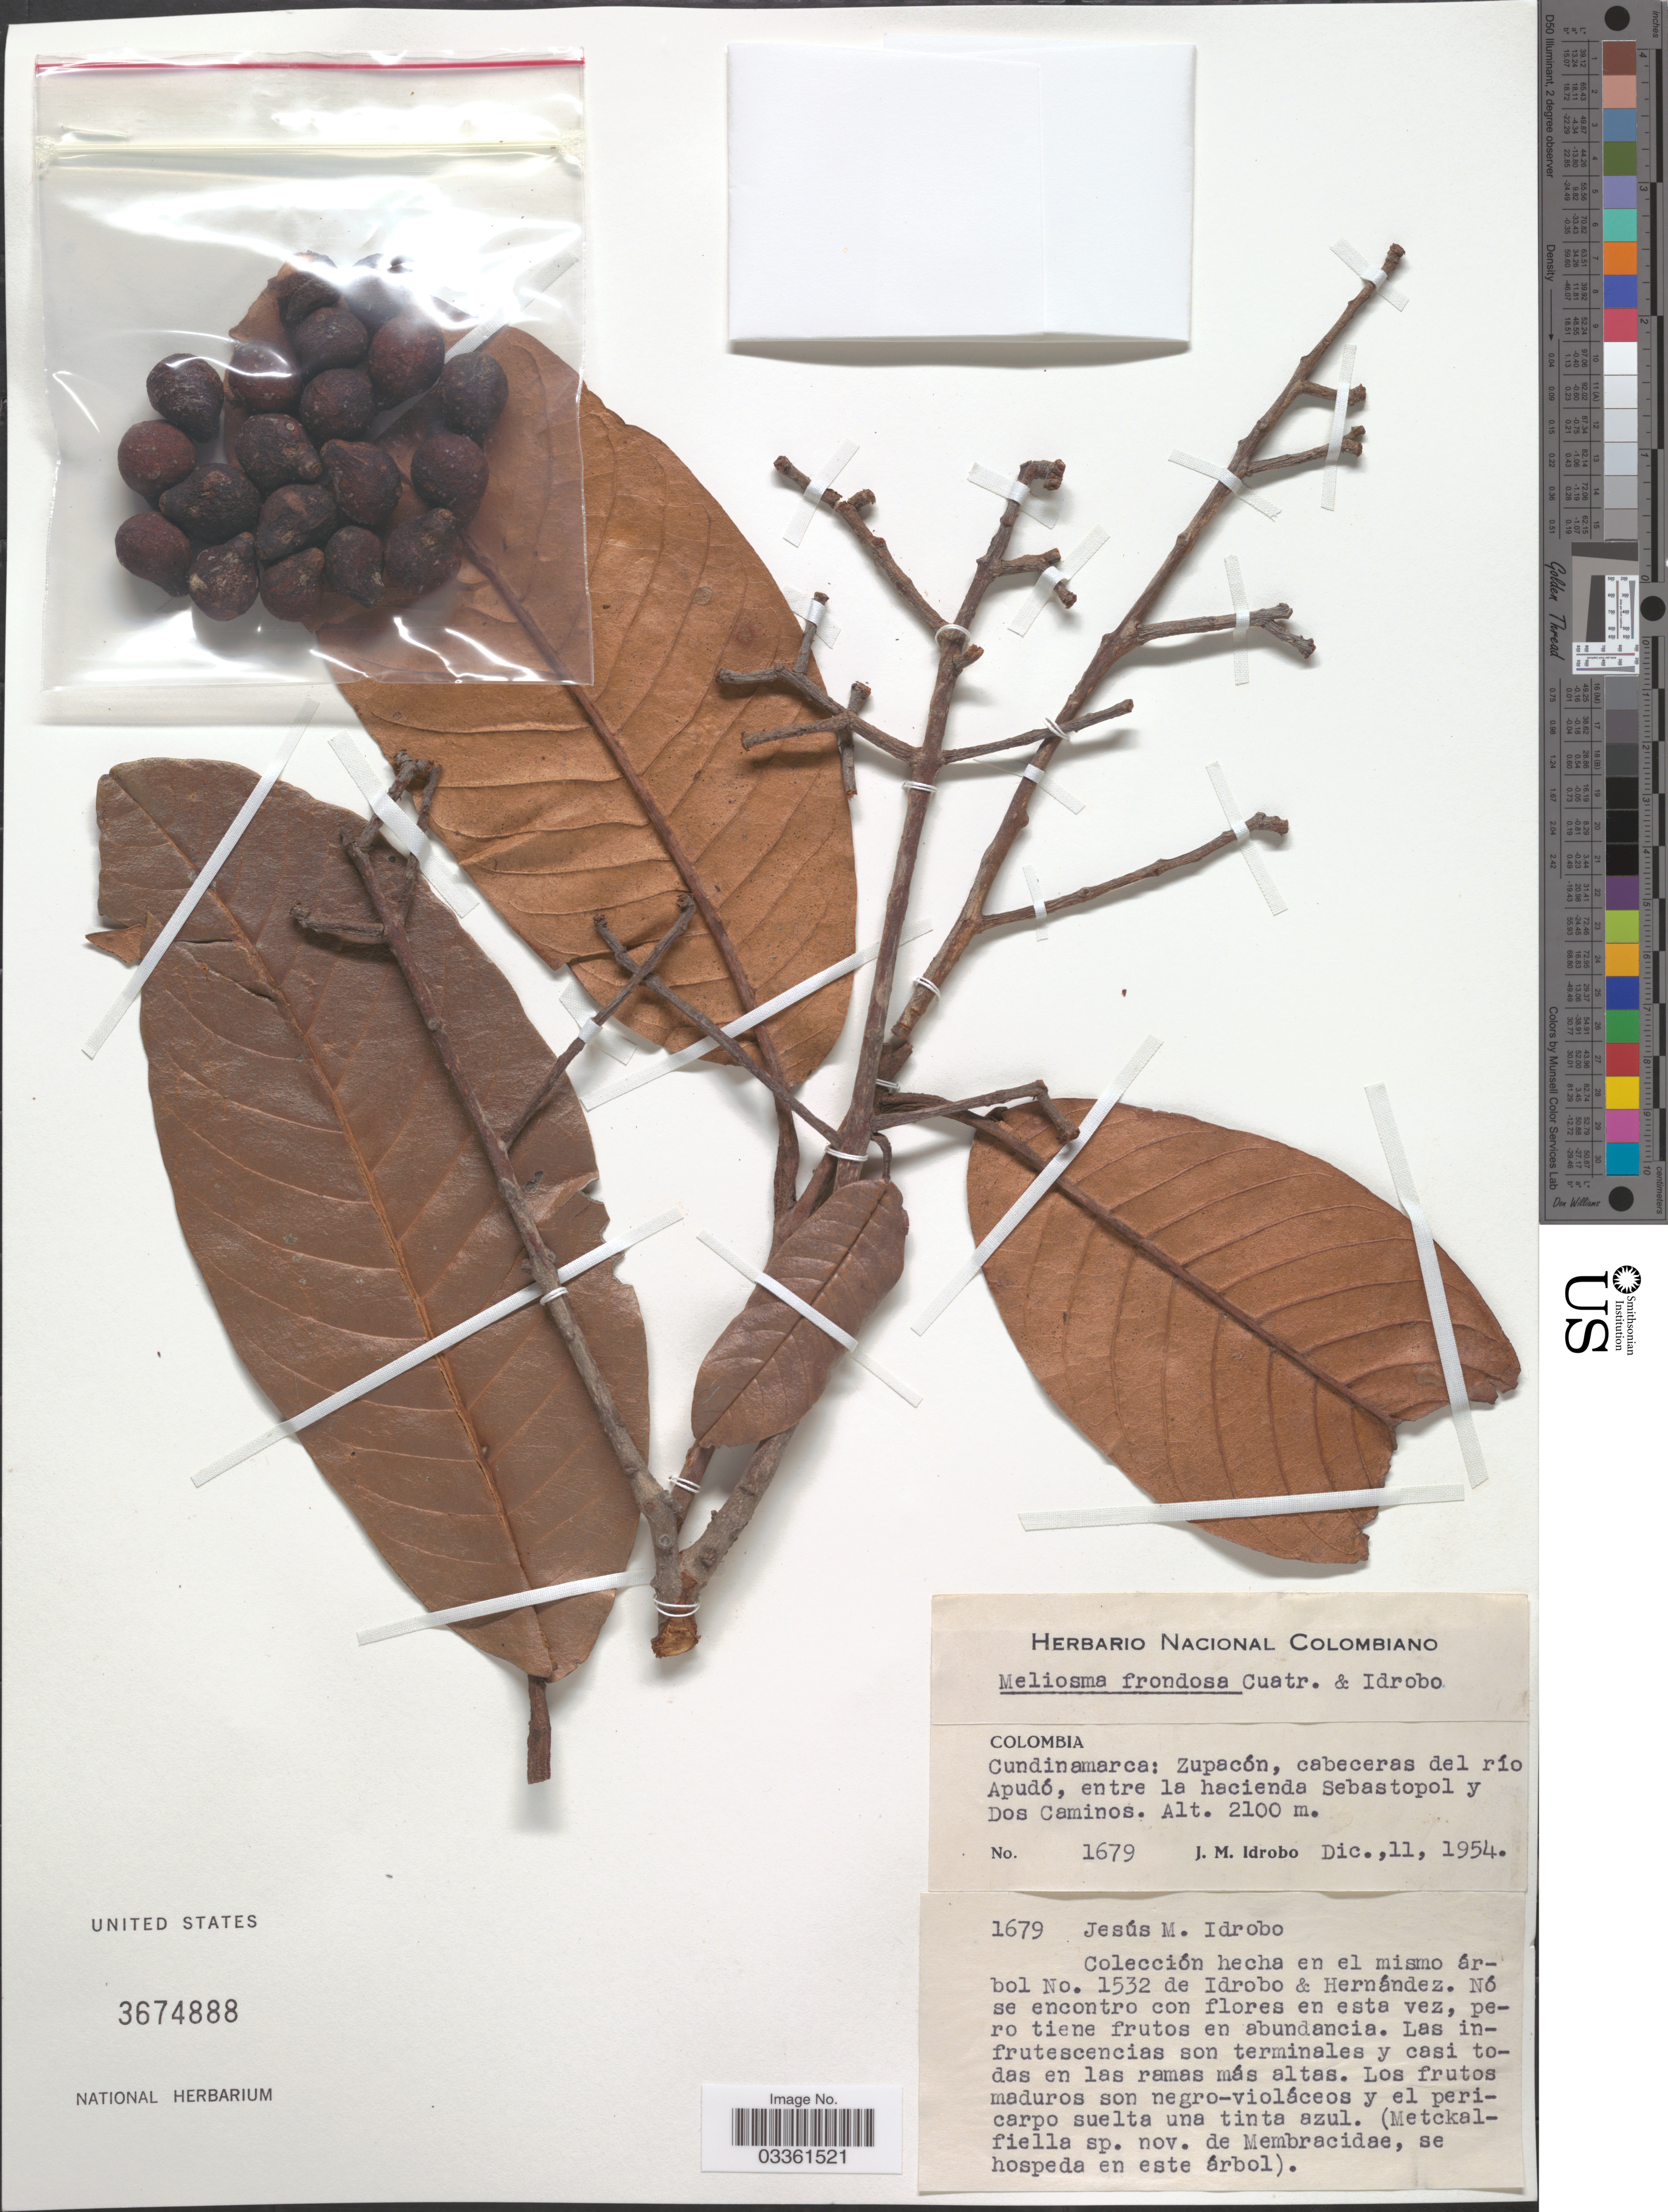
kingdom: Plantae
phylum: Tracheophyta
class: Magnoliopsida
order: Proteales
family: Sabiaceae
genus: Meliosma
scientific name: Meliosma frondosa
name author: Cuatrec. & Idrobo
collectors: J. M. Idrobo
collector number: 1679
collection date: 1954-12-11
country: Colombia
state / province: Cundinamarca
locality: Zupacón, cabeceras del río Apudó, entre la hacienda Sebastopol y Dos Caminos.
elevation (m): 2100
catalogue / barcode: US 3674888